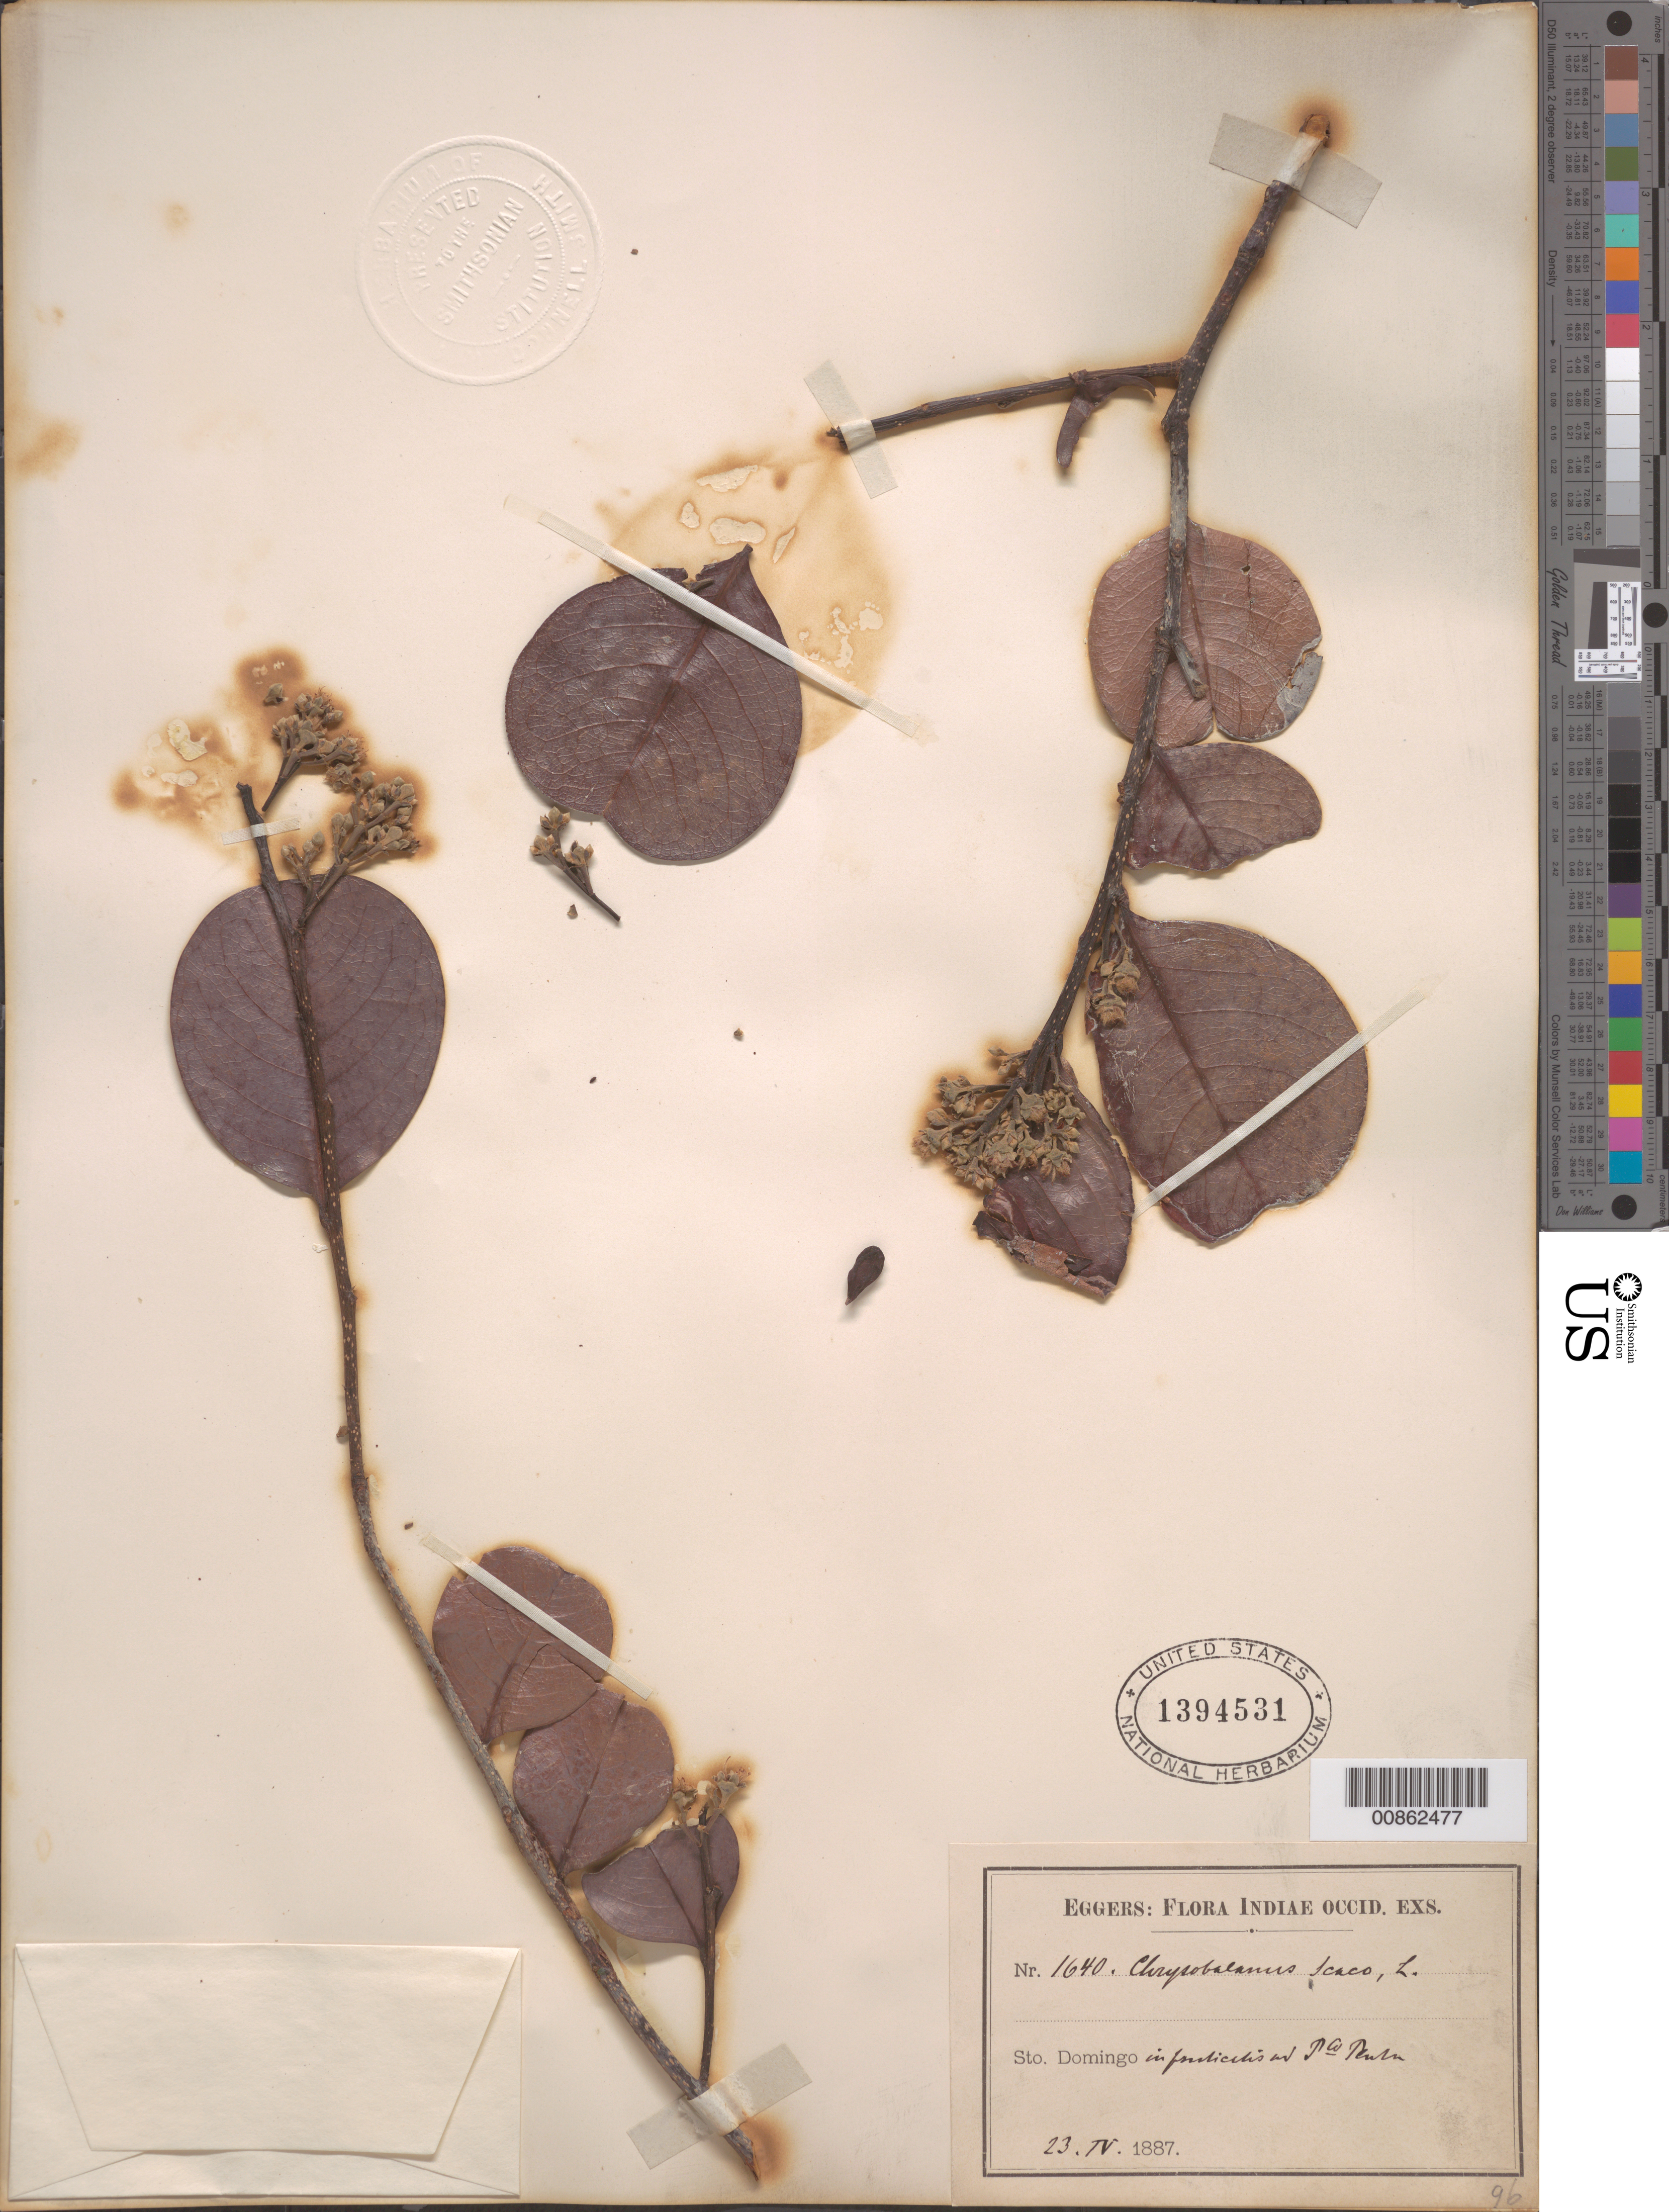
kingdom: Plantae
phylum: Tracheophyta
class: Magnoliopsida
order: Malpighiales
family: Chrysobalanaceae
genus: Chrysobalanus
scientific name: Chrysobalanus icaco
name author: L.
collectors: H. F. A. von Eggers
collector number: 1640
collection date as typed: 23 Apr 1887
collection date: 1887-04-23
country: Dominican Republic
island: Hispaniola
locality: Ad Pto. Plata.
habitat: In fruticetis.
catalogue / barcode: US 1394531